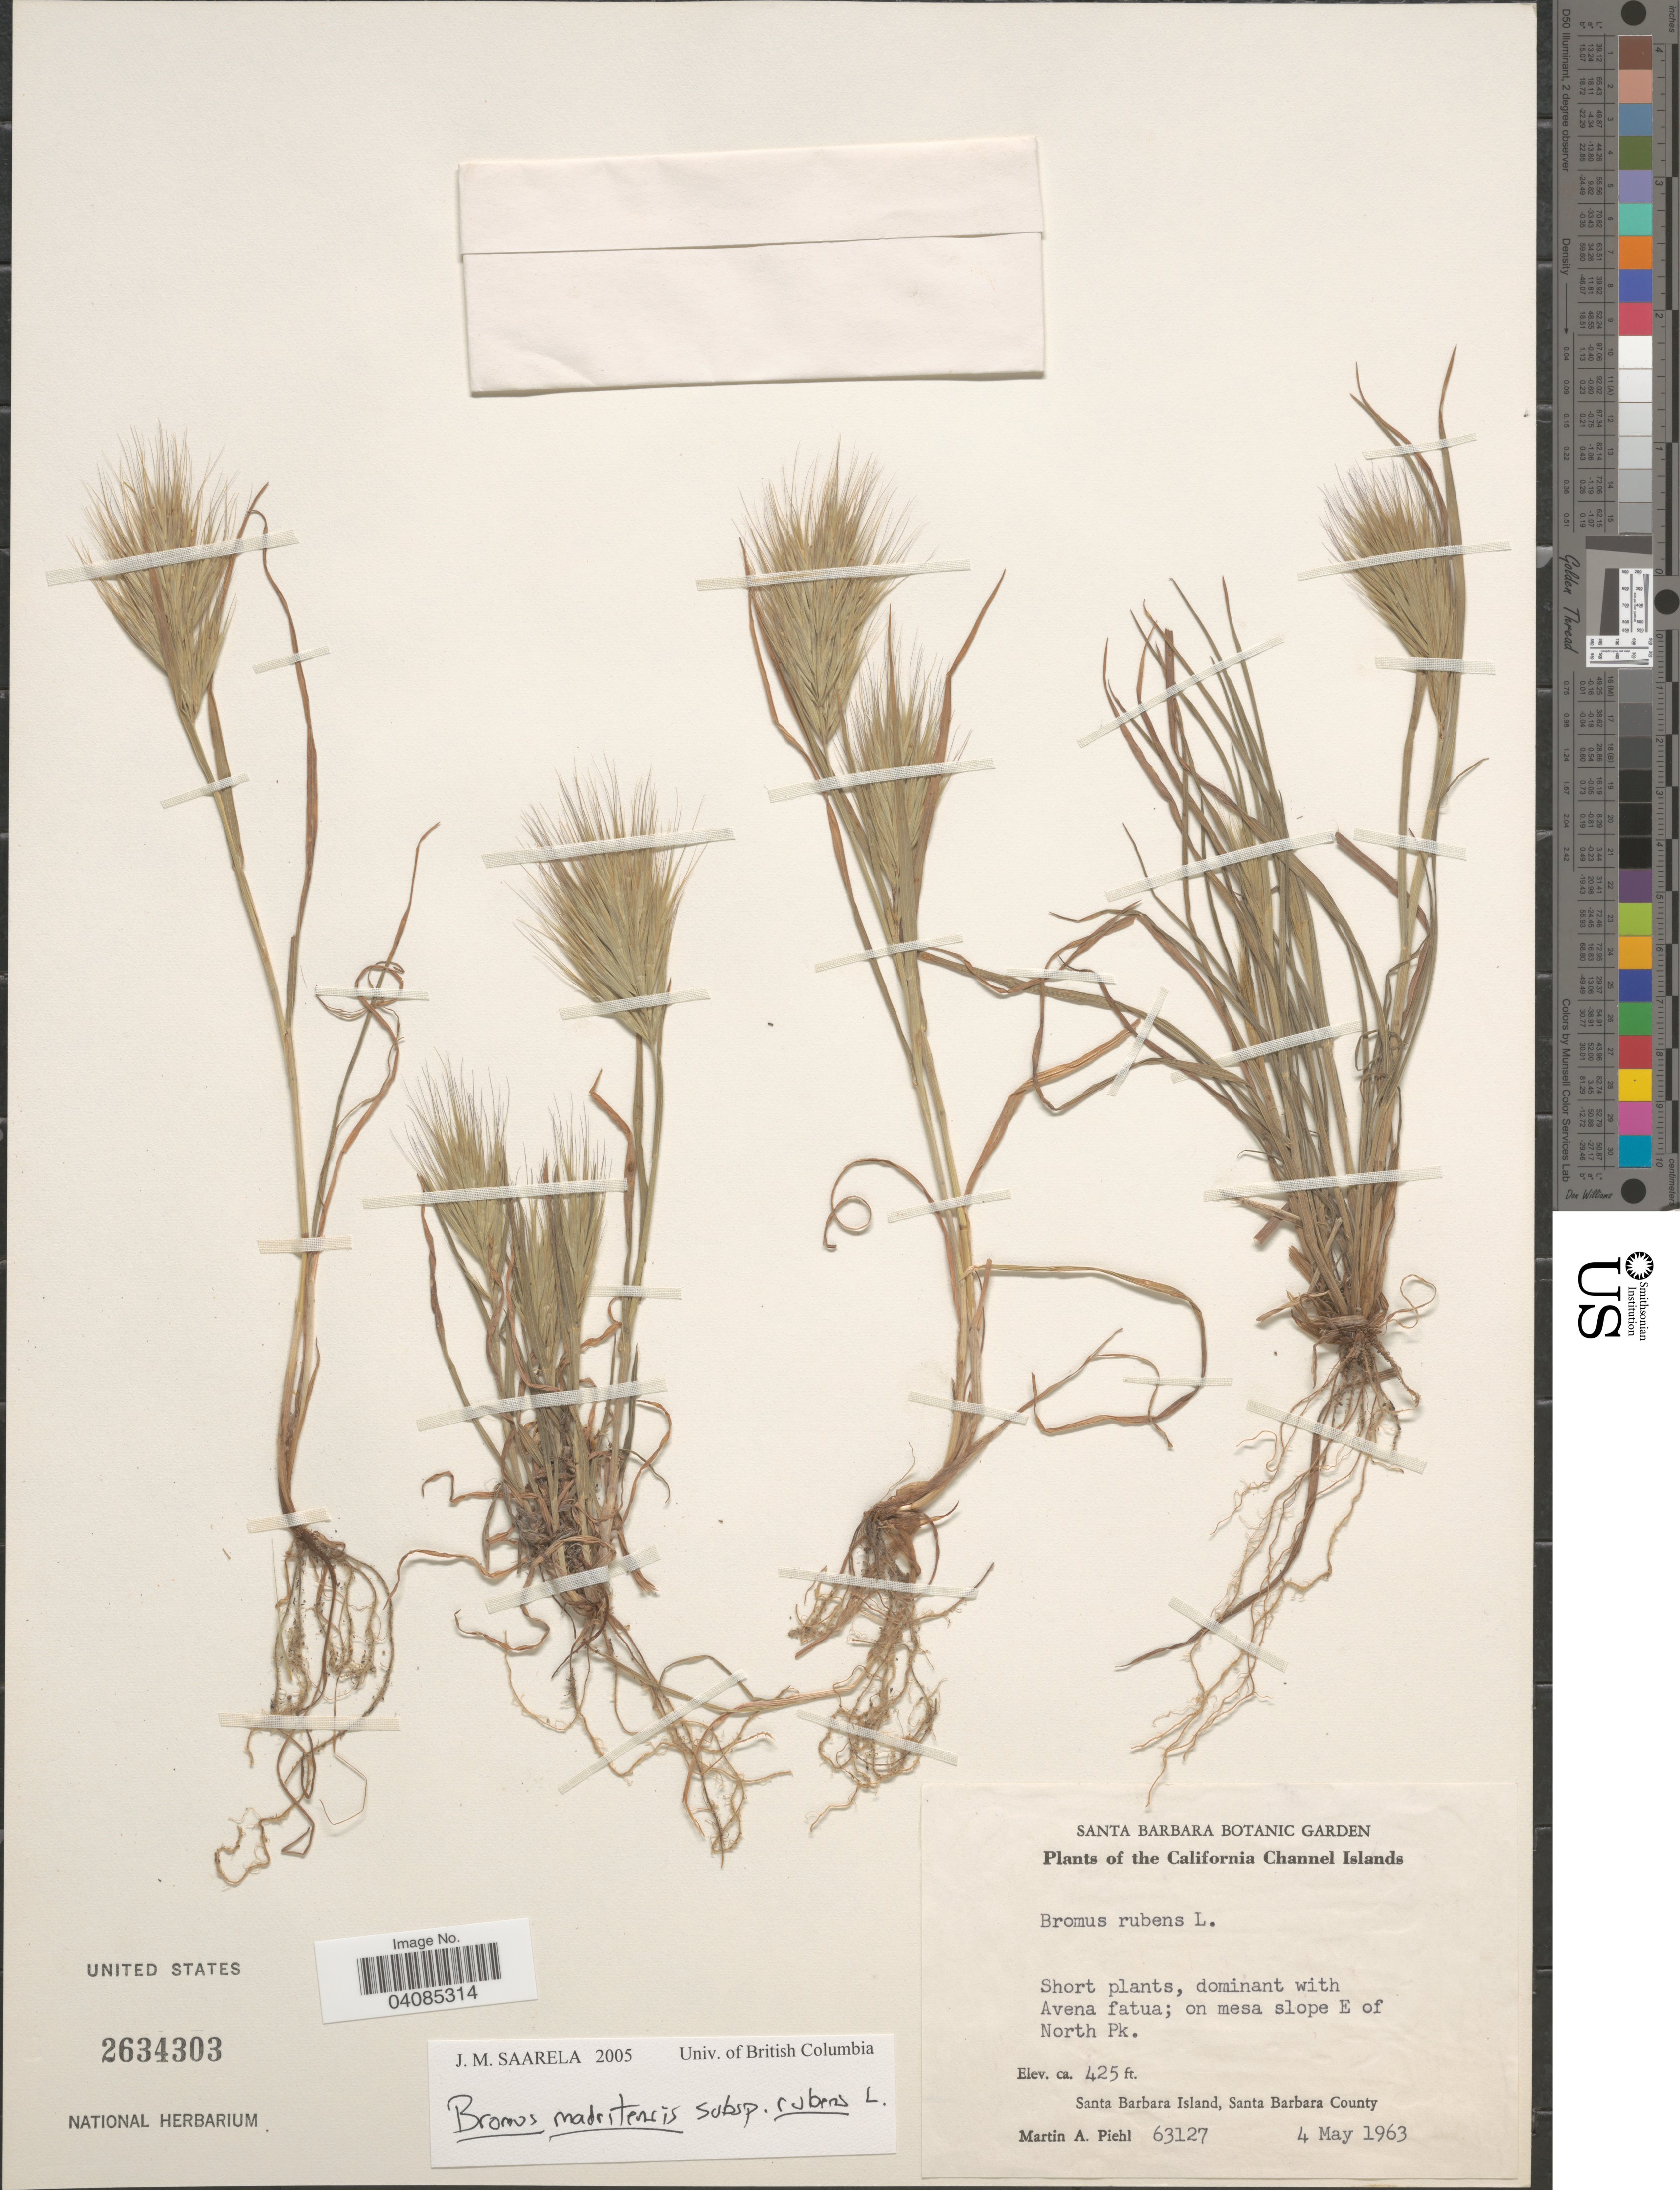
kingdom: Plantae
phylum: Tracheophyta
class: Liliopsida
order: Poales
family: Poaceae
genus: Bromus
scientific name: Bromus rubens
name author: L.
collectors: M. Piehl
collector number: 63127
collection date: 1963-05-04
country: United States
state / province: California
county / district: Santa Barbara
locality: The California Channel Islands. On mesa slope E of North Pk. Santa Barbara Island, Santa Barbara County.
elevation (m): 130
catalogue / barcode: US 2634303